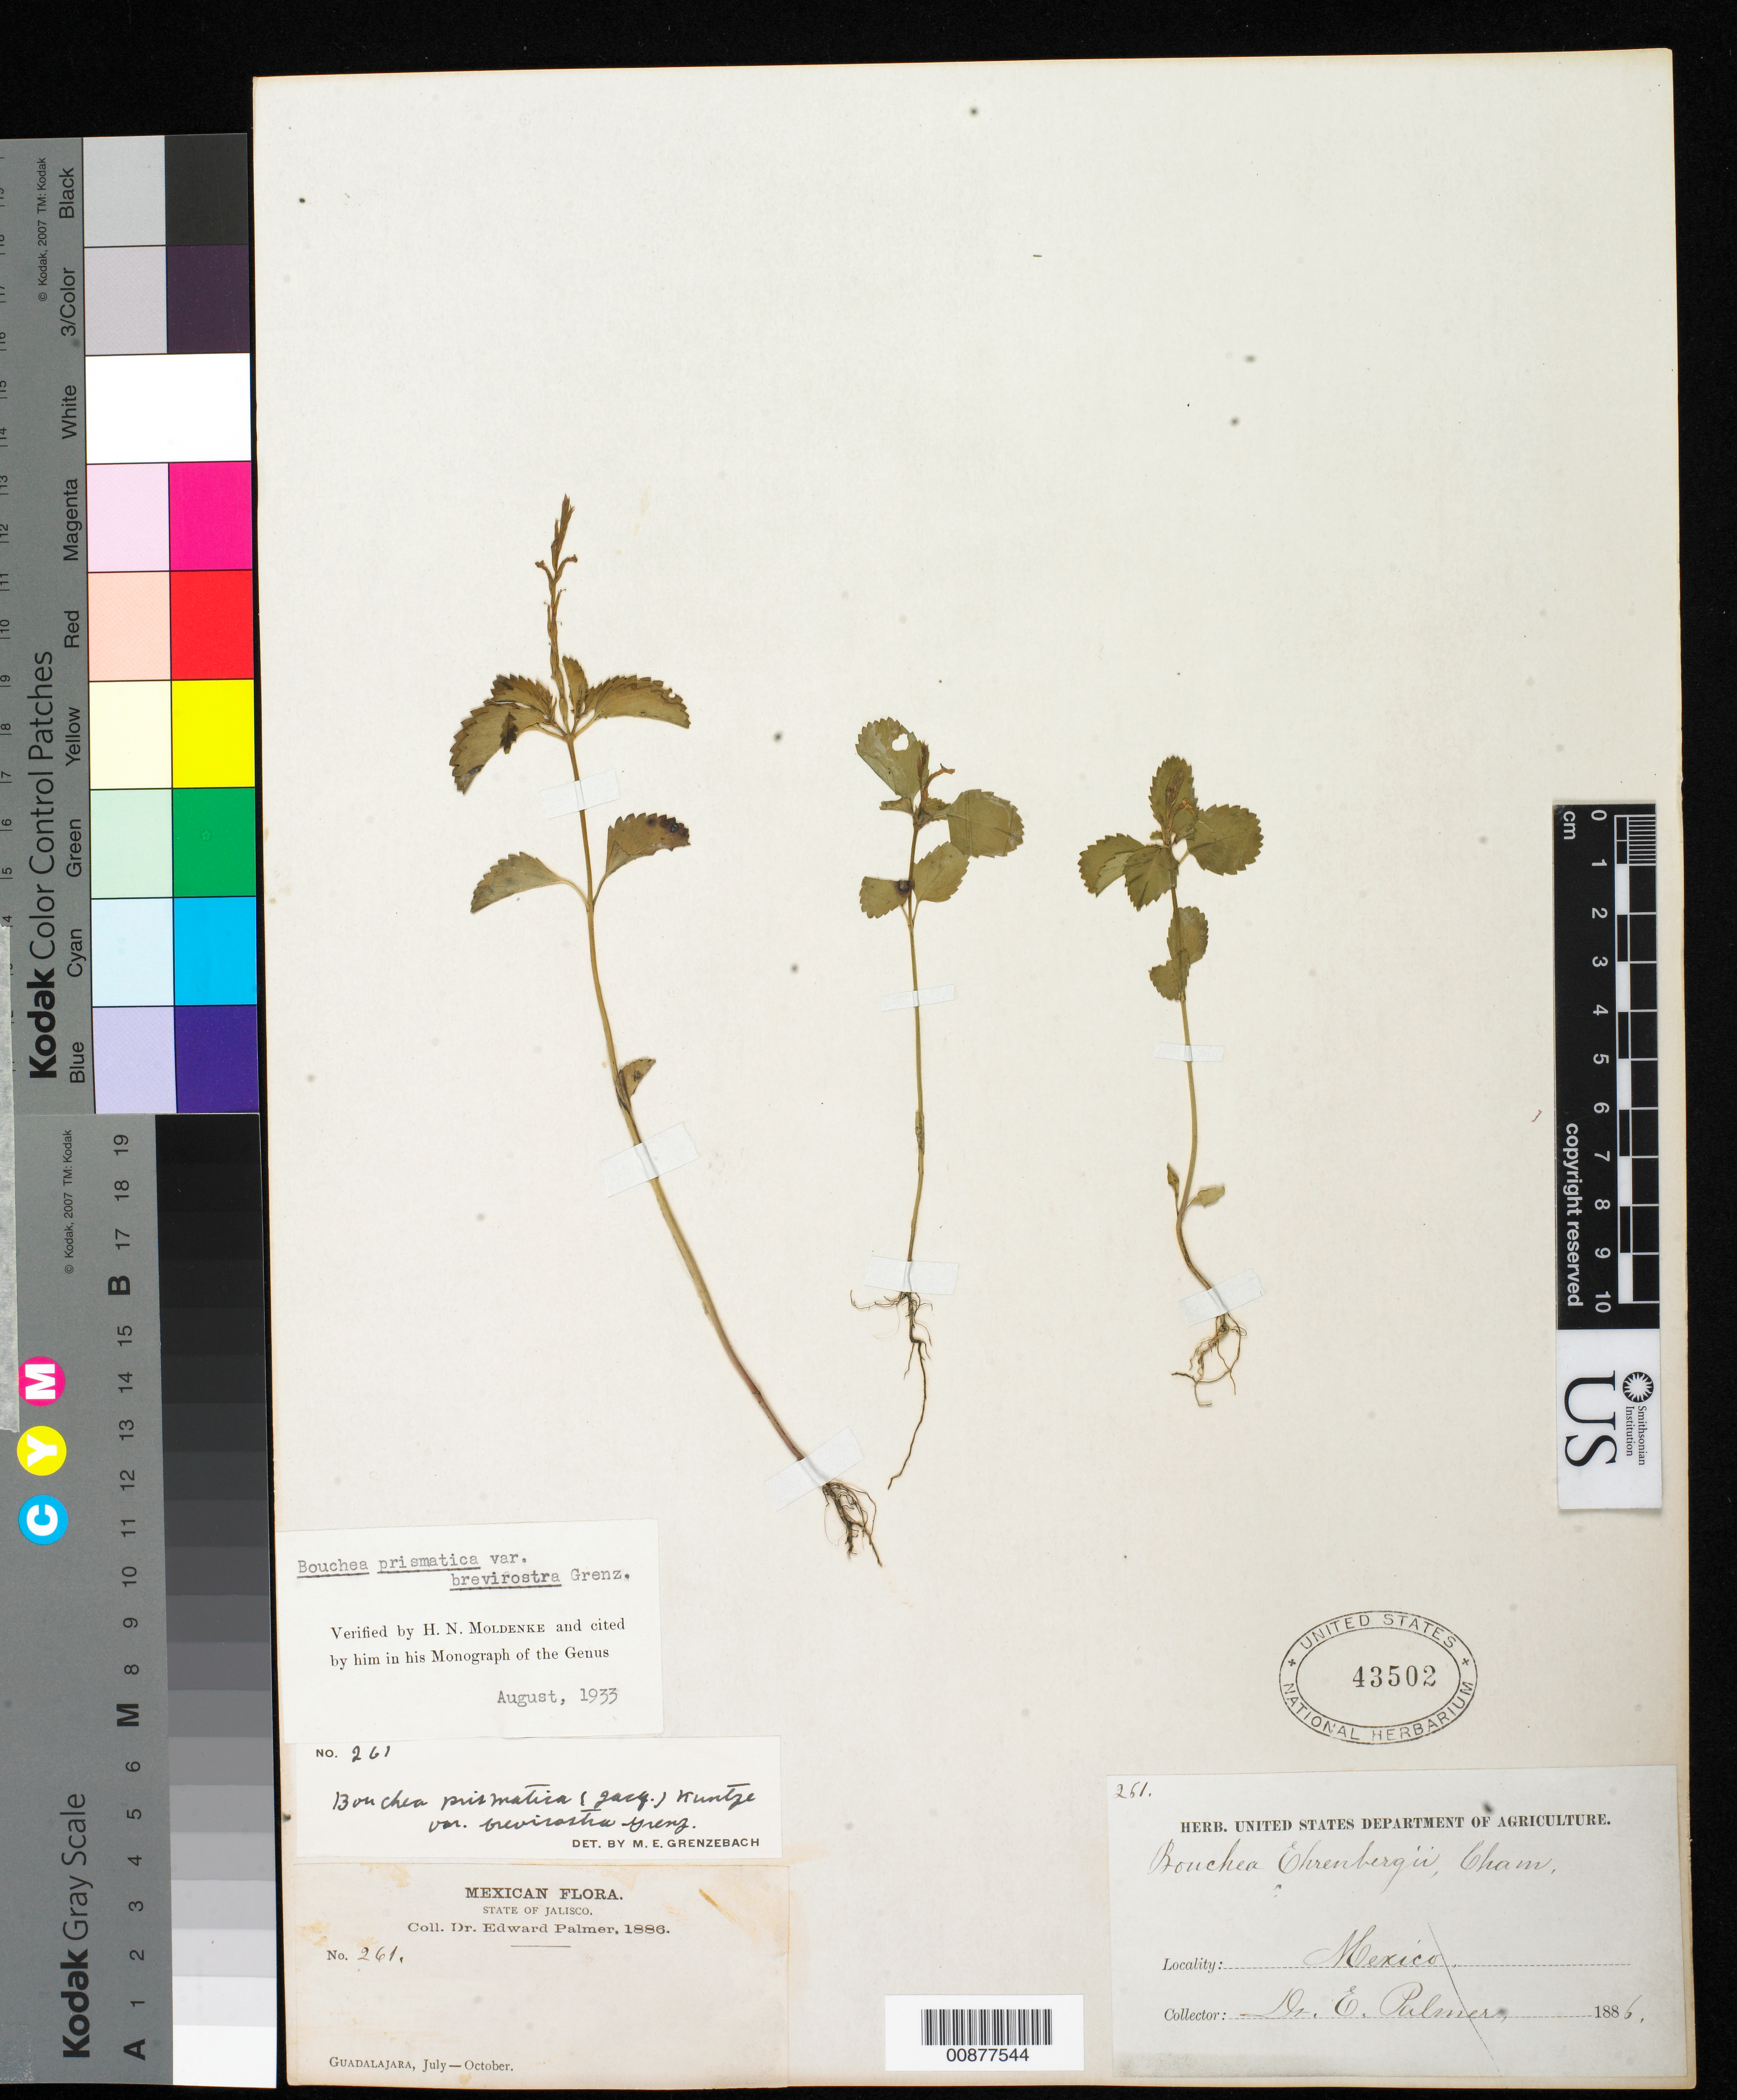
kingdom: Plantae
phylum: Tracheophyta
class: Magnoliopsida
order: Lamiales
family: Verbenaceae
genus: Bouchea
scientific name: Bouchea prismatica var. brevirostra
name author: Grenzeb.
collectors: E. Palmer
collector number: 261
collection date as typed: Jul 1886 to -- Oct 1886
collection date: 1886-07/1886-10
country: Mexico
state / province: Jalisco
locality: Guadalajara, Jalisco.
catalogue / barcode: US 43502